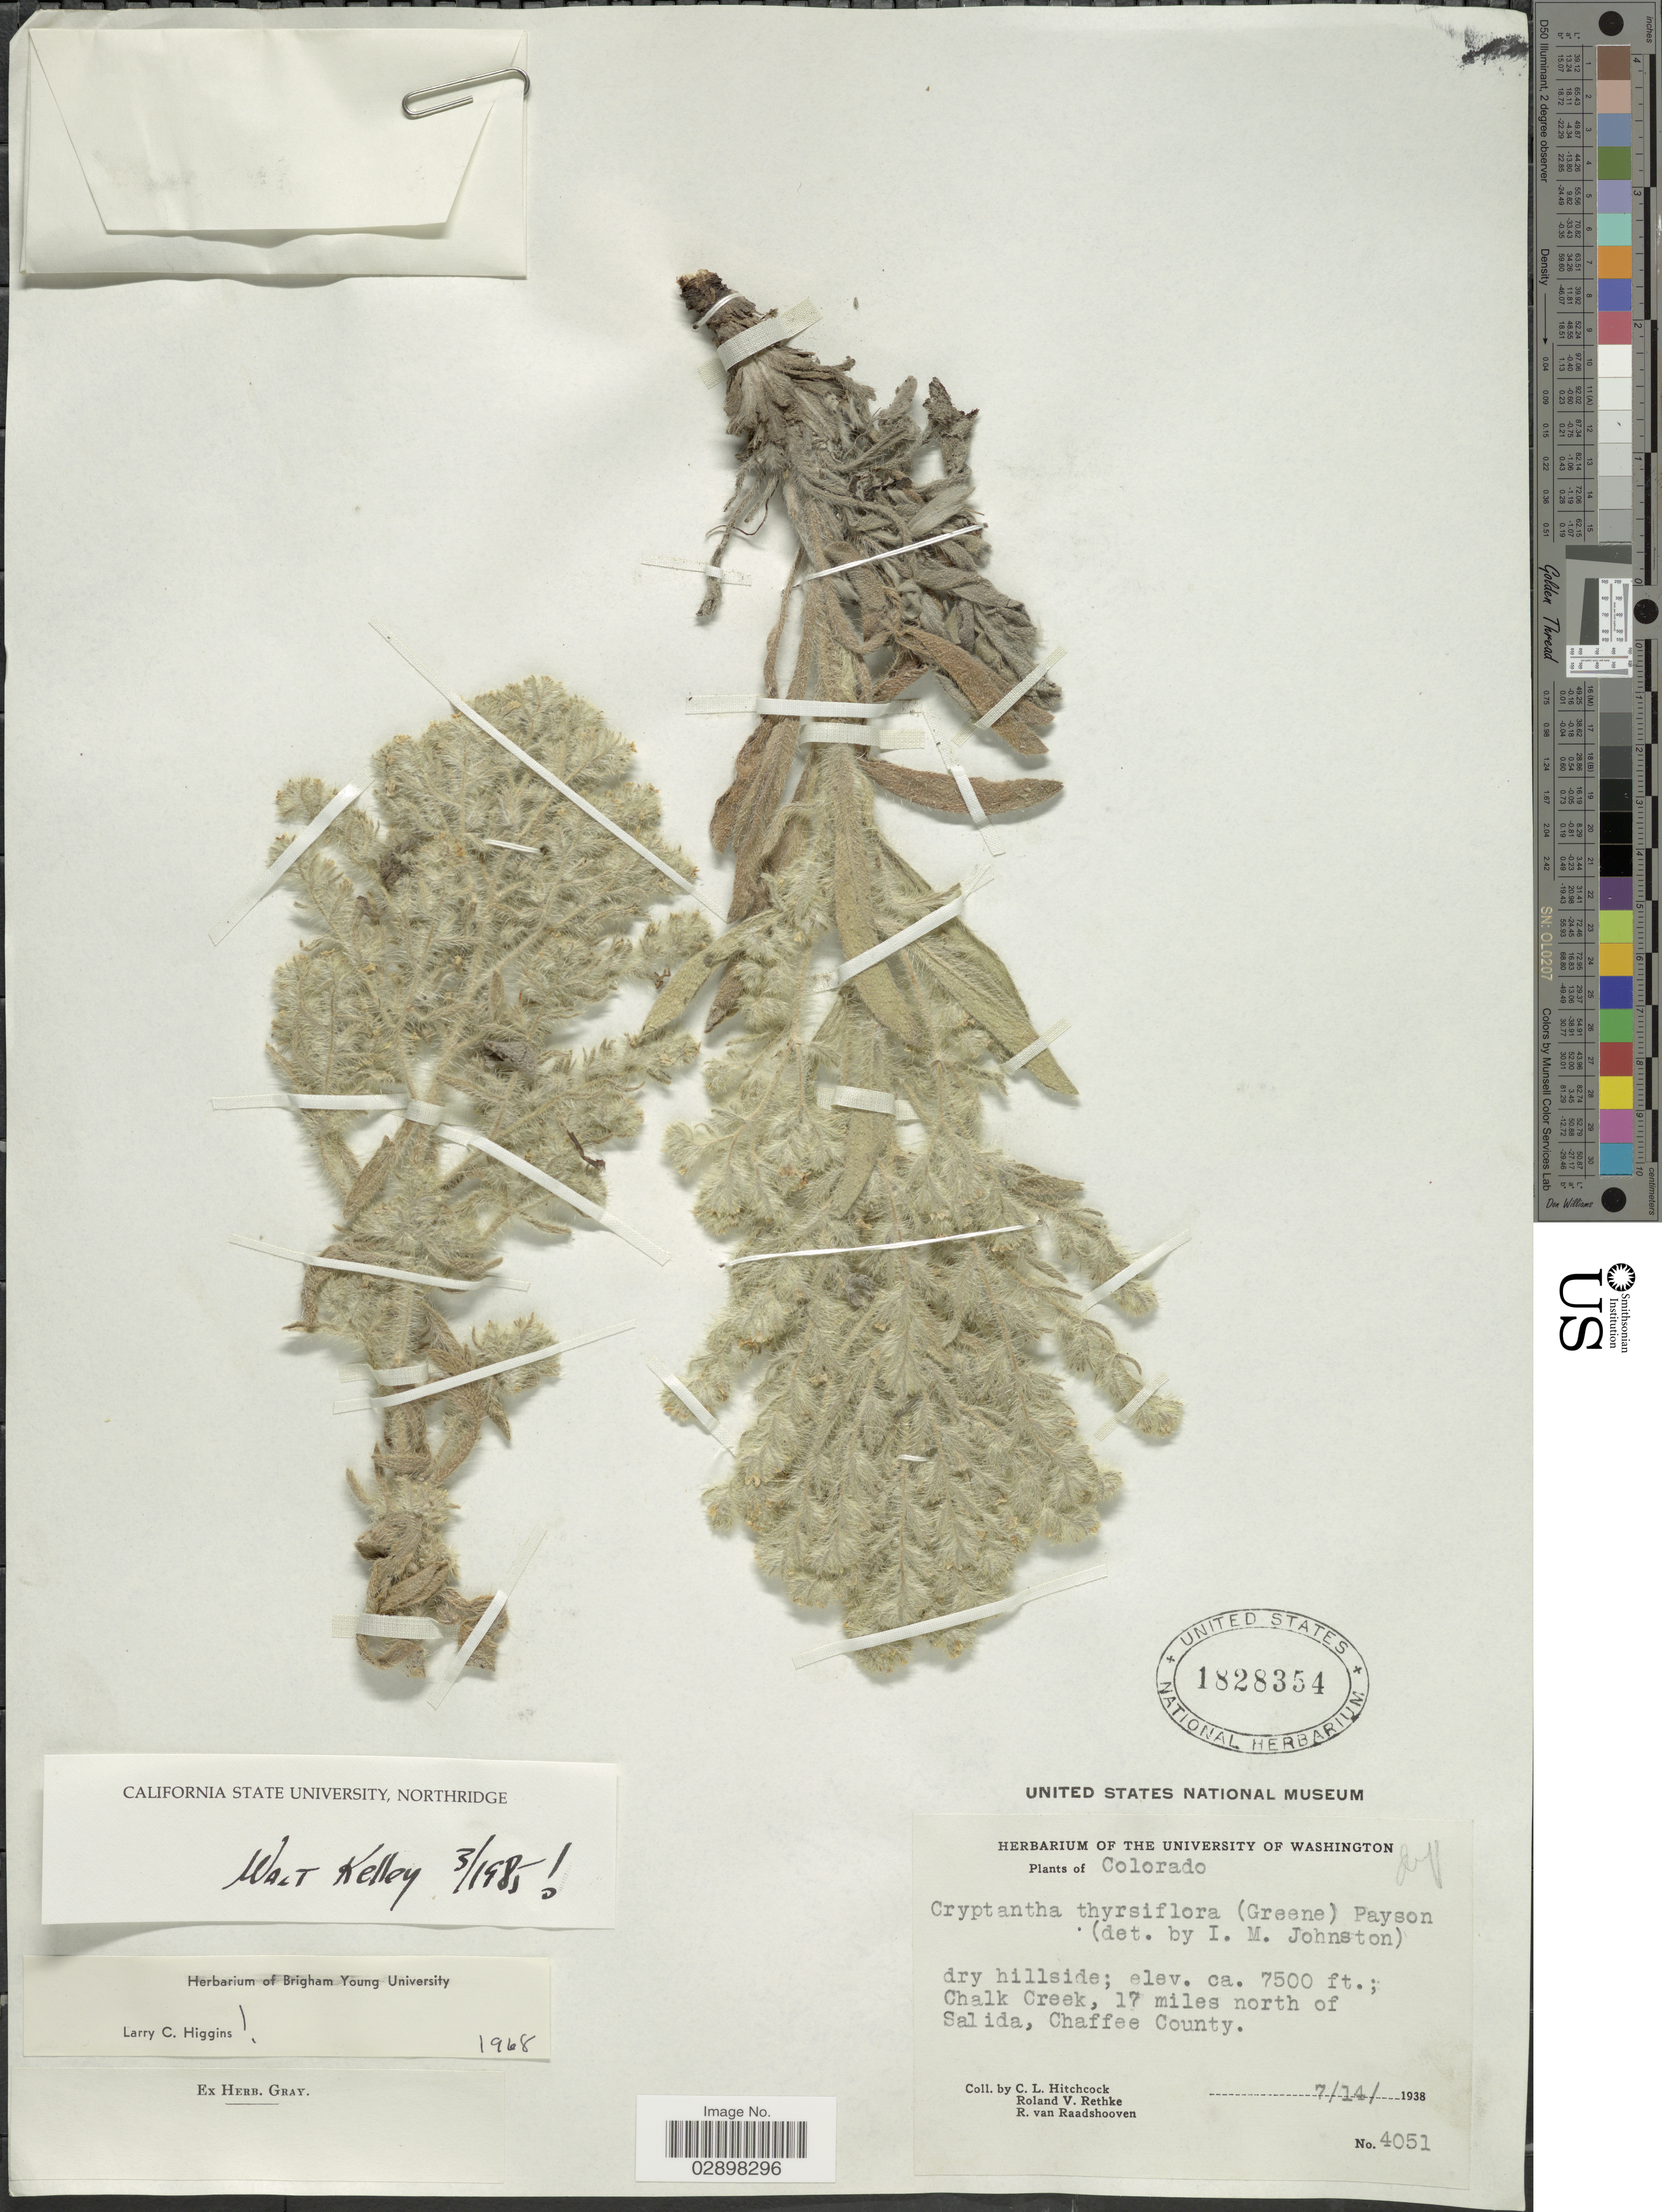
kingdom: Plantae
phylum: Tracheophyta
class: Magnoliopsida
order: Boraginales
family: Boraginaceae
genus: Cryptantha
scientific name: Cryptantha thyrsiflora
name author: (Greene) Payson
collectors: C. L. Hitchcock, R. Rethke & R. Raadshooven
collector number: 4051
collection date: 1938-07-14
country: United States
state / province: Colorado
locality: Chalk Creek, 17 miles north of Salida, Chaffee County.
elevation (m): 2286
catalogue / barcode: US 1828354